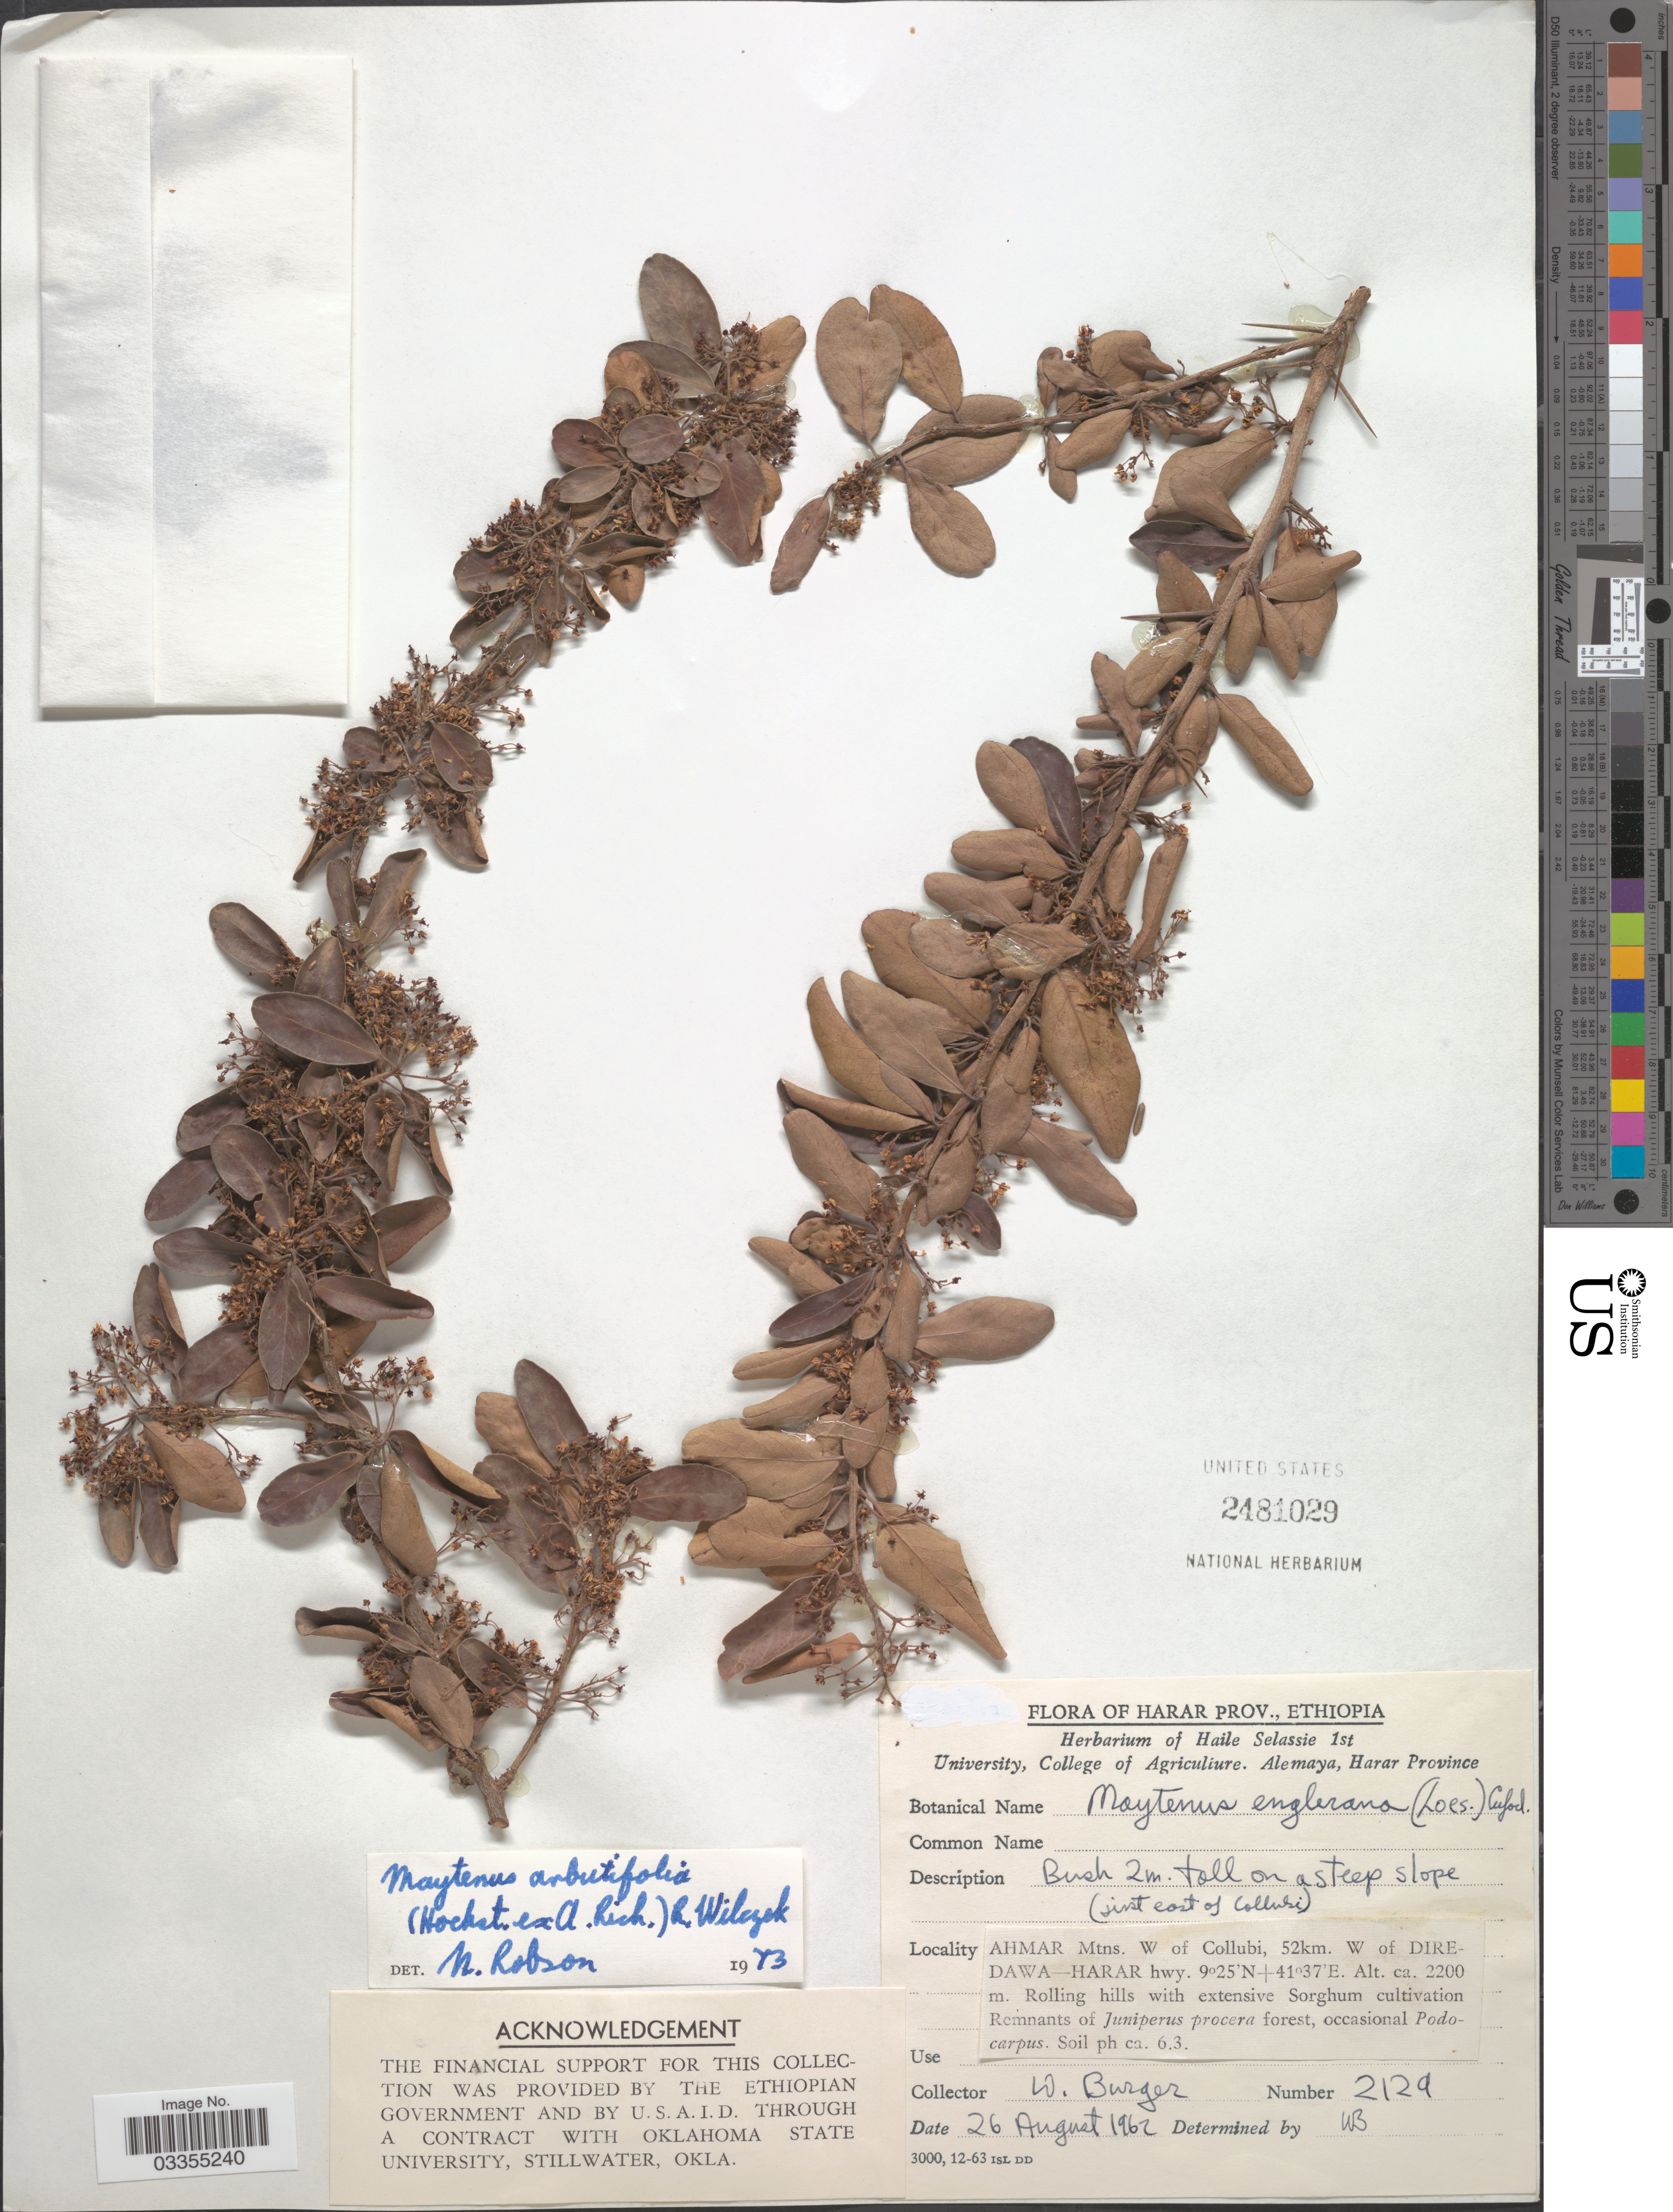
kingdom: Plantae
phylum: Tracheophyta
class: Magnoliopsida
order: Celastrales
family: Celastraceae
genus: Maytenus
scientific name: Maytenus arbutifolia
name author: (A. Rich.) R. Wilczek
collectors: W. Burger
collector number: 2129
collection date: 1962-08-26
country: Ethiopia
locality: Harar Prov. Ahmar Mtns. W of Collubi, 52km. W of Dire-Dawa-Harar hwy.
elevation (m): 2200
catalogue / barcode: US 2481029